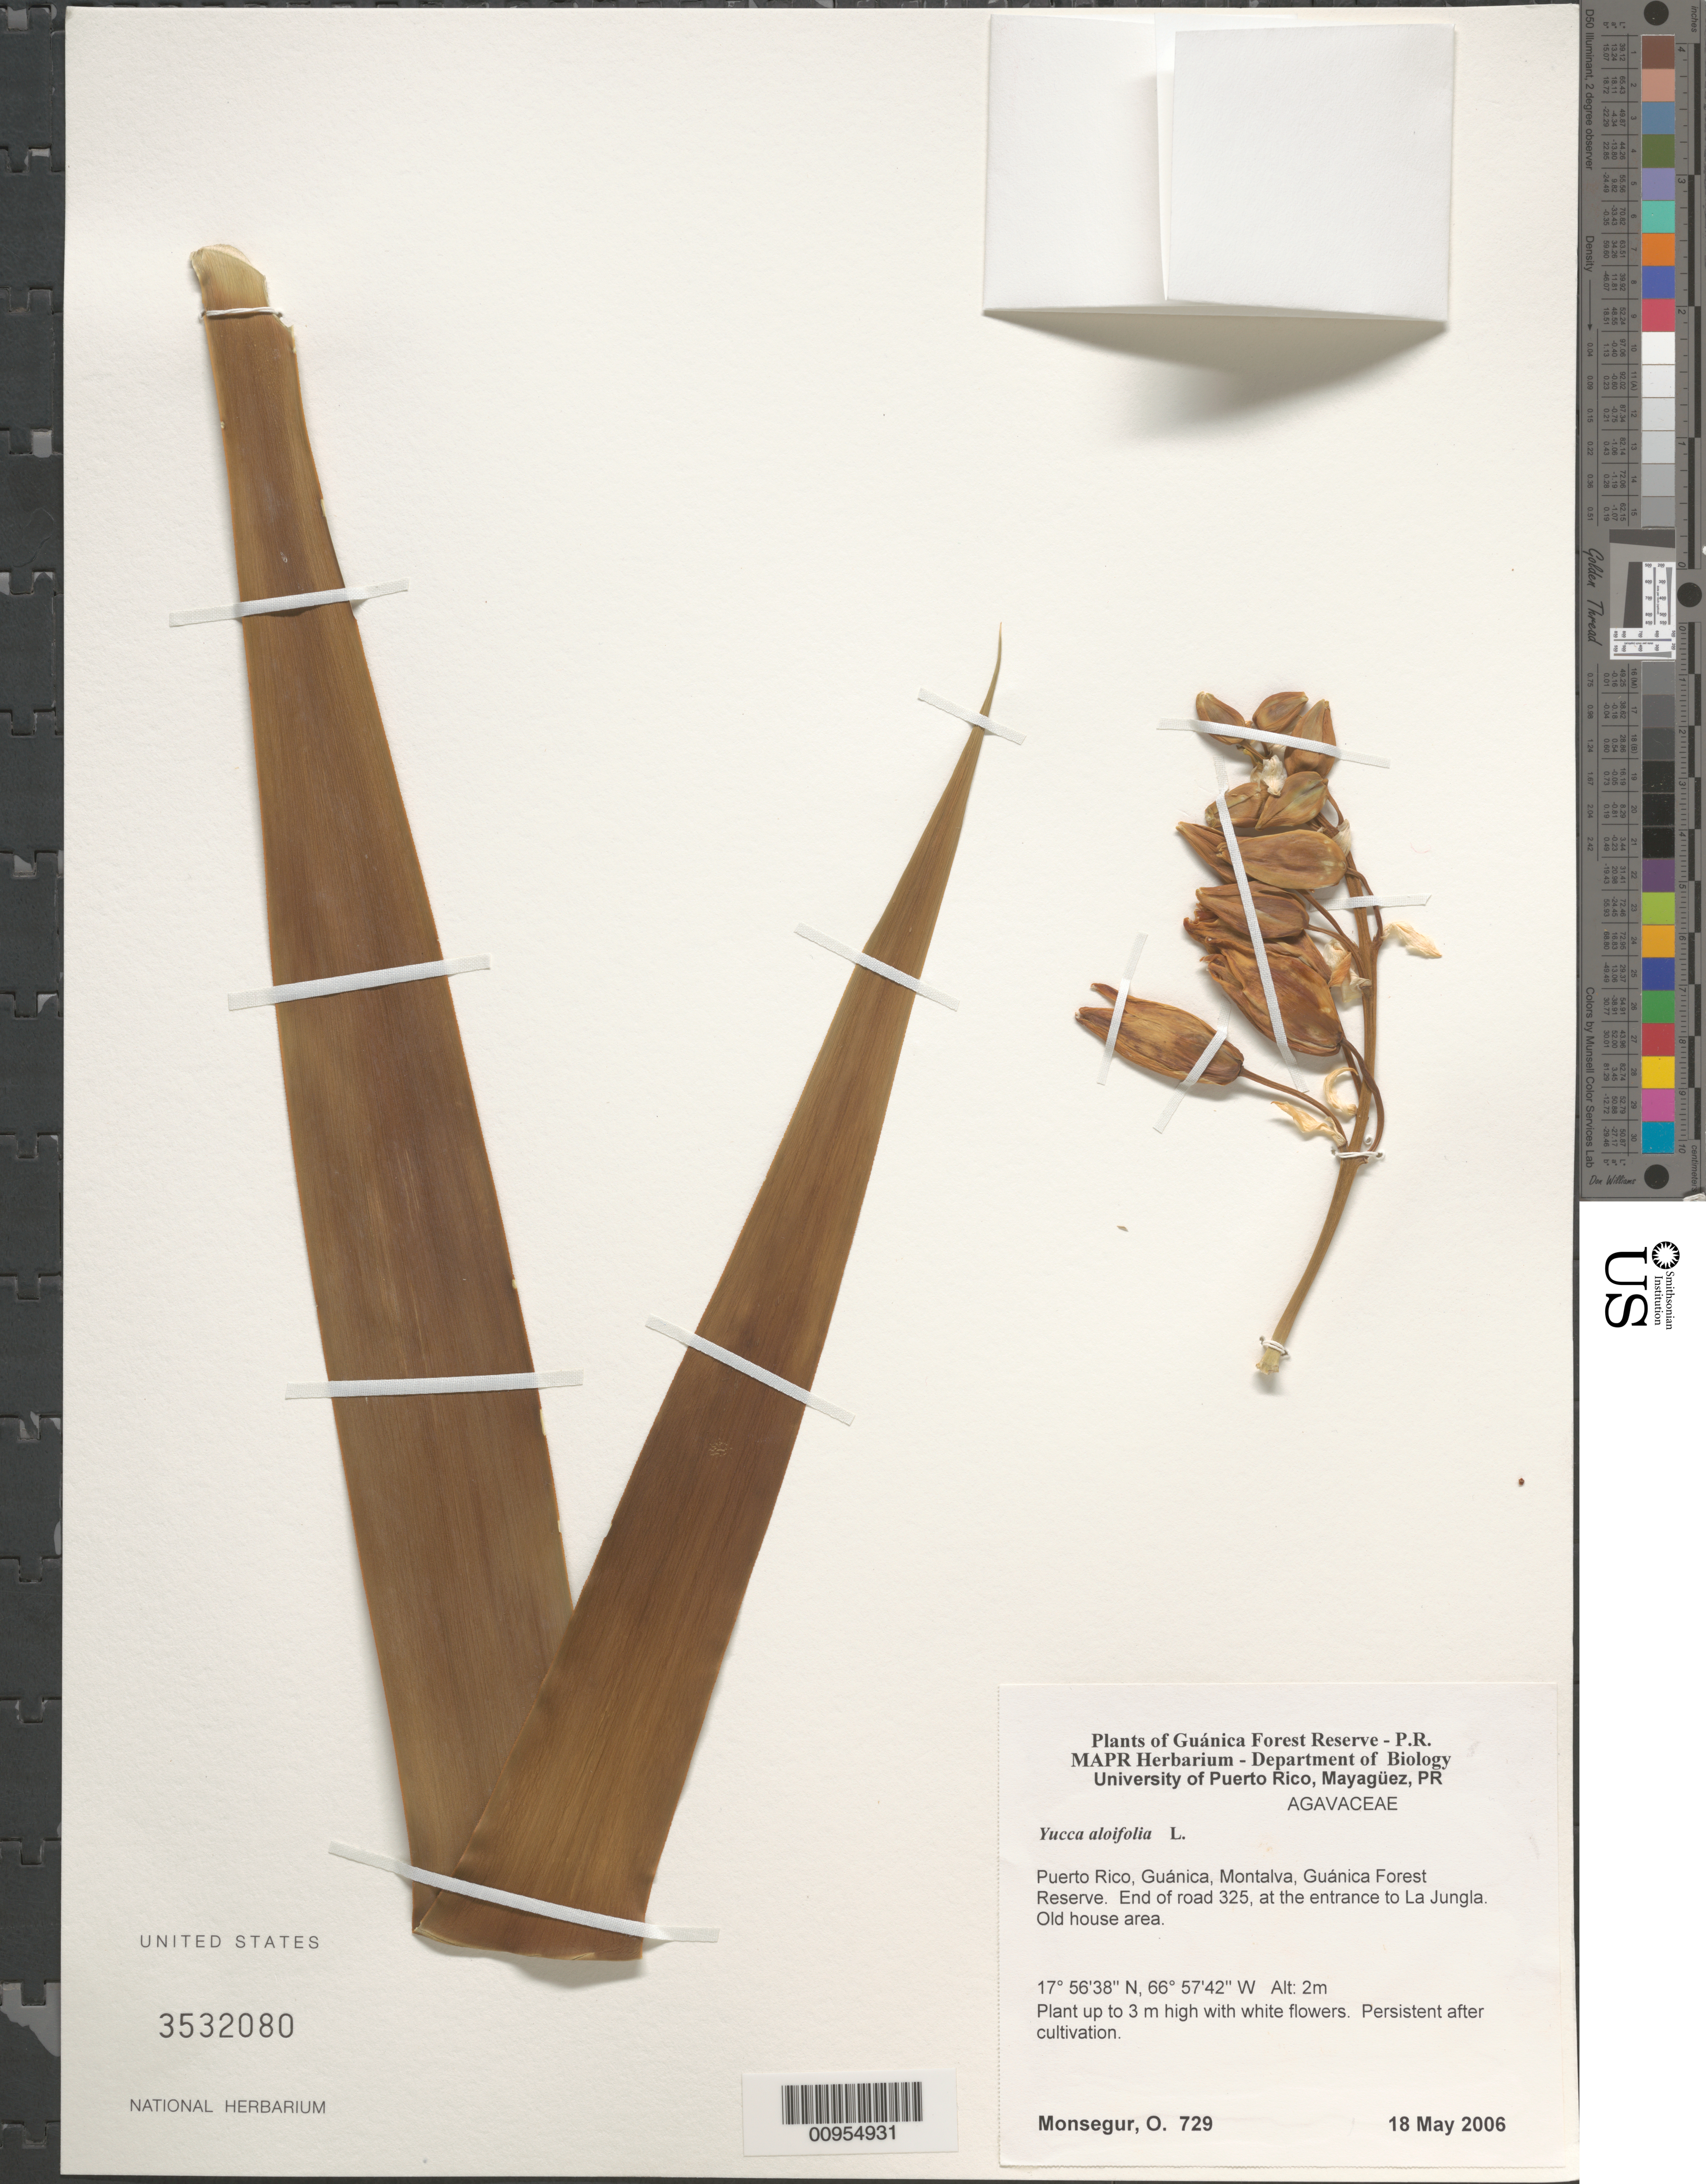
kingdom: Plantae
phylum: Tracheophyta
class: Liliopsida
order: Asparagales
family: Asparagaceae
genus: Yucca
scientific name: Yucca aloifolia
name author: L.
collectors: O. Monsegur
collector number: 729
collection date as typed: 18 May 2006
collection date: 2006-05-18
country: Puerto Rico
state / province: Guánica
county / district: Montalva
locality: Guánica Forest Reserve. End of road 325, at the entrance to La Jungla. Old house area.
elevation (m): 2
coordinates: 17.56381, 66.57415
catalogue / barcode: US 3532080